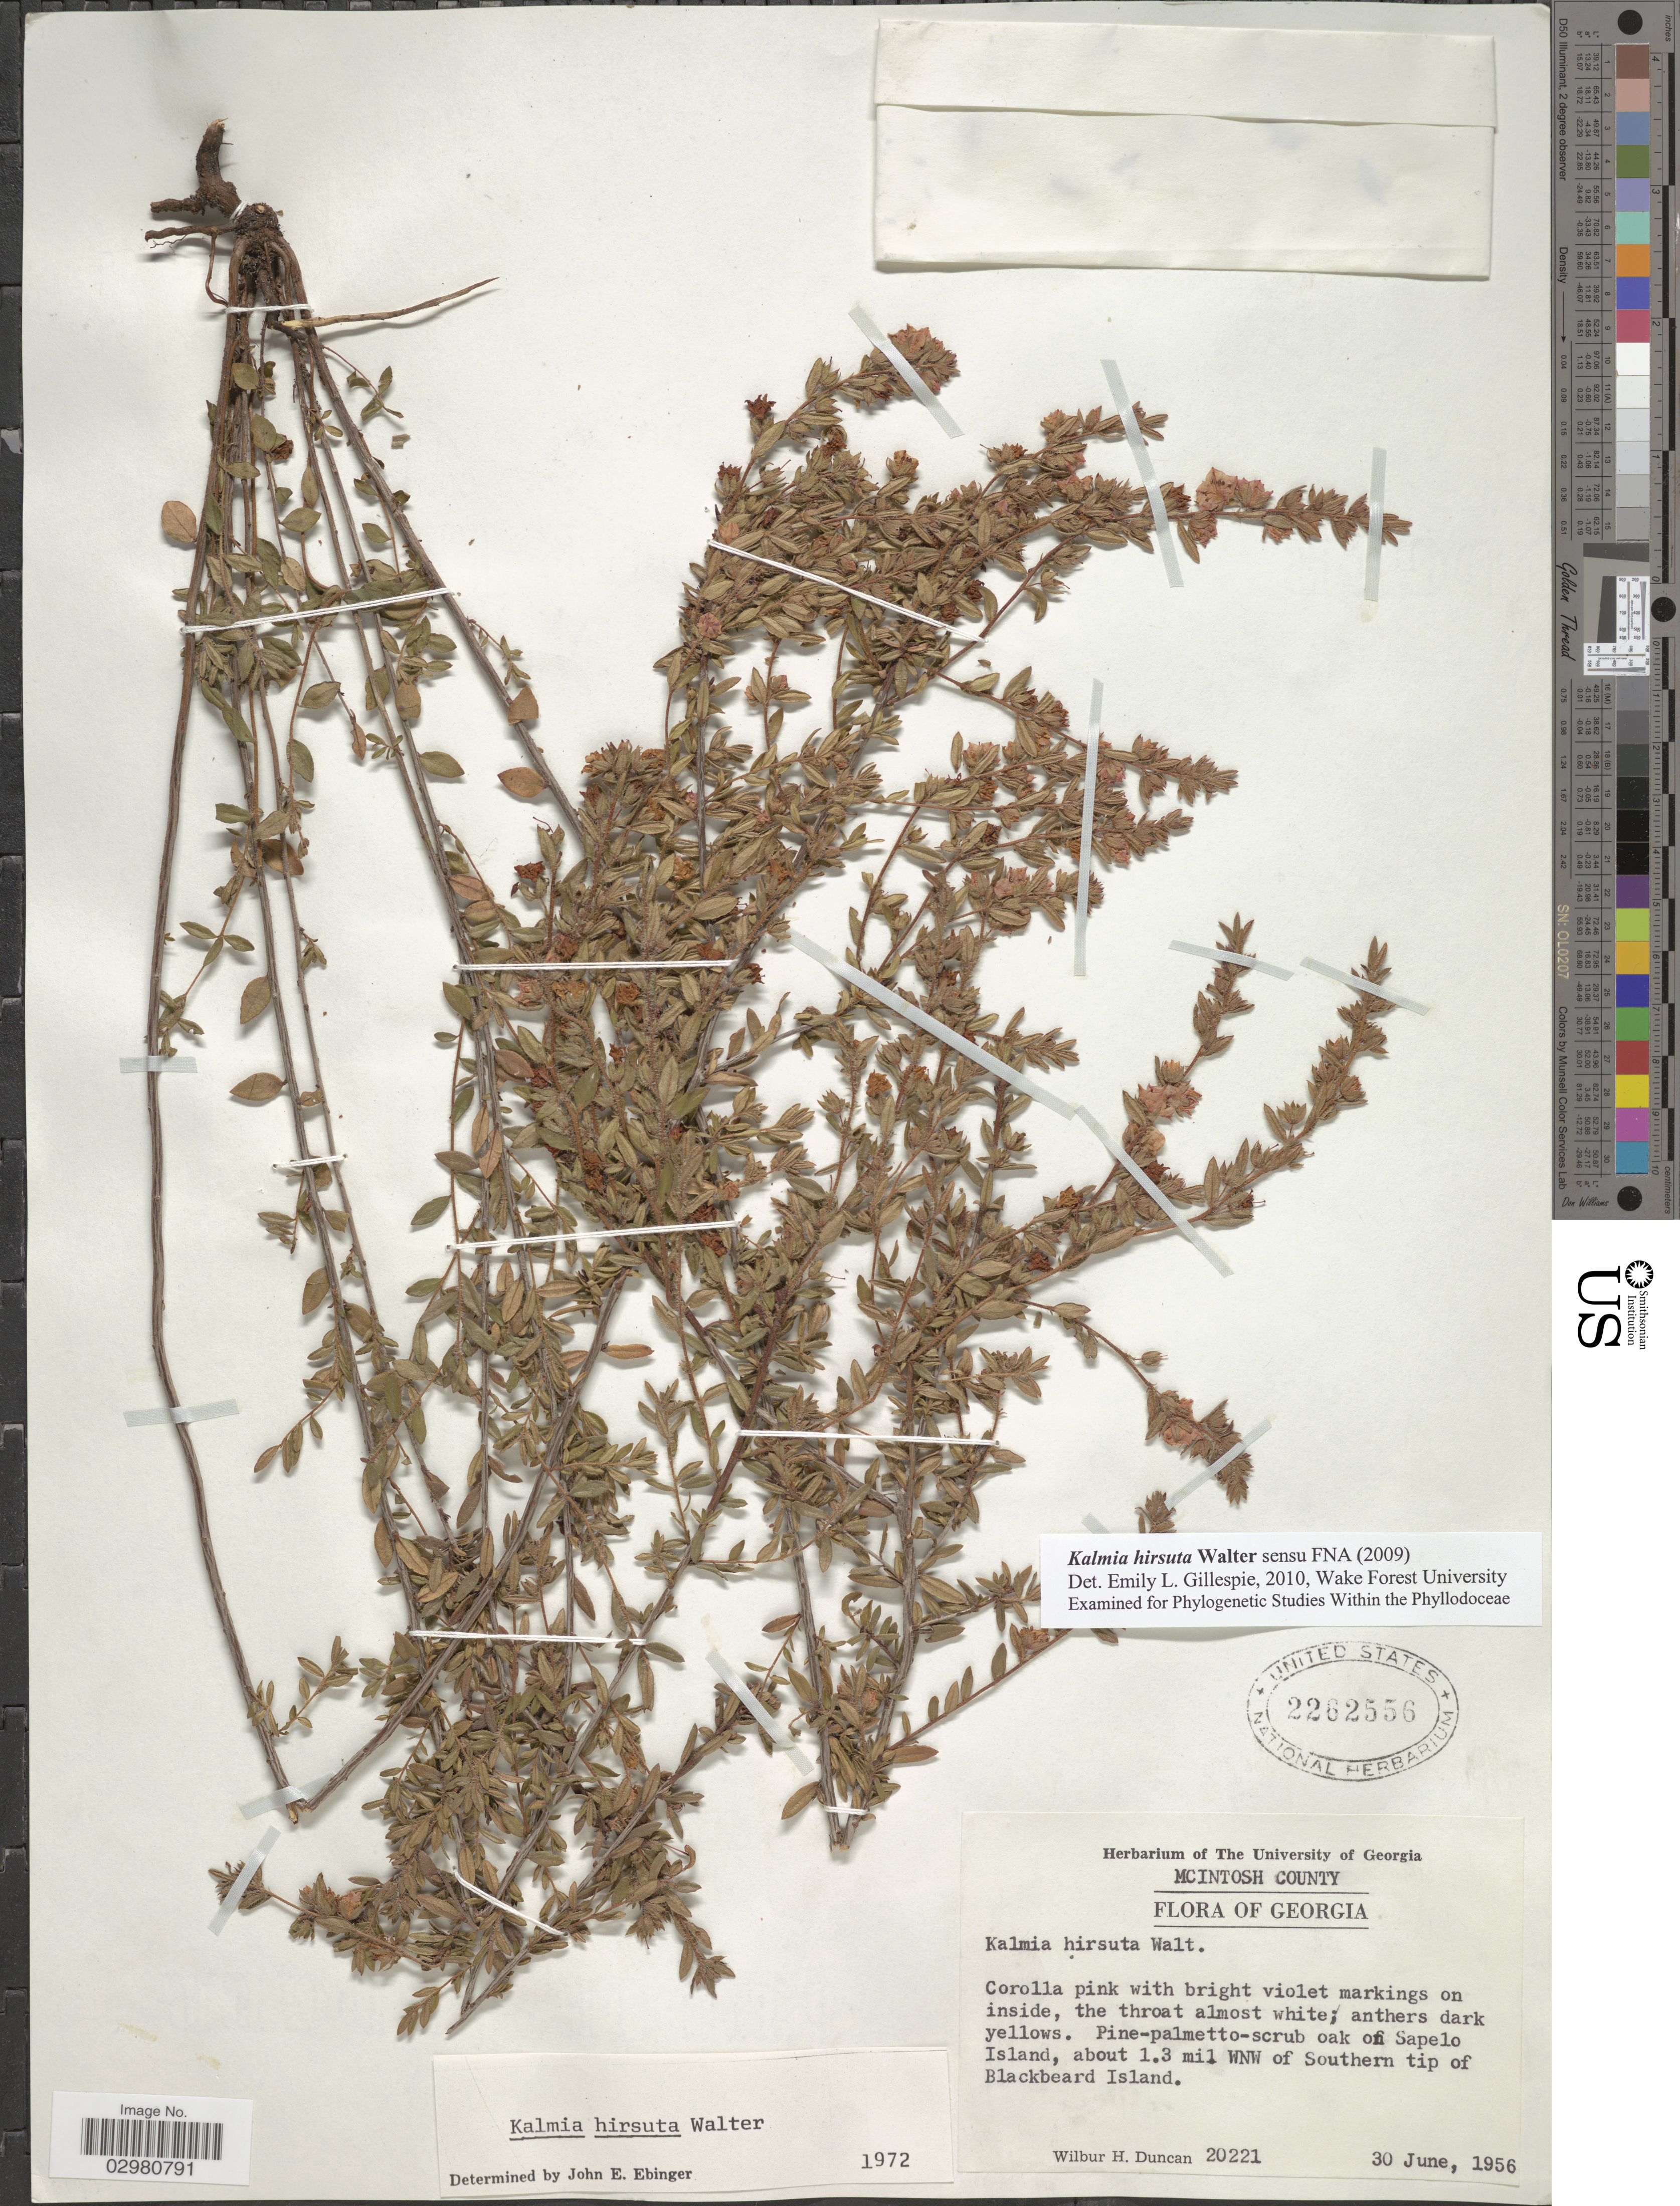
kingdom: Plantae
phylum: Tracheophyta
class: Magnoliopsida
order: Ericales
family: Ericaceae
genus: Kalmia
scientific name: Kalmia hirsuta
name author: Walter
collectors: W. H. Duncan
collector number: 20221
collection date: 1956-06-30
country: United States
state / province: Georgia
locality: McIntosh County. Sapelo Island, about 1.3 mil. WNW of Southern tip of Blackbeard Island.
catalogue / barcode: US 2262556